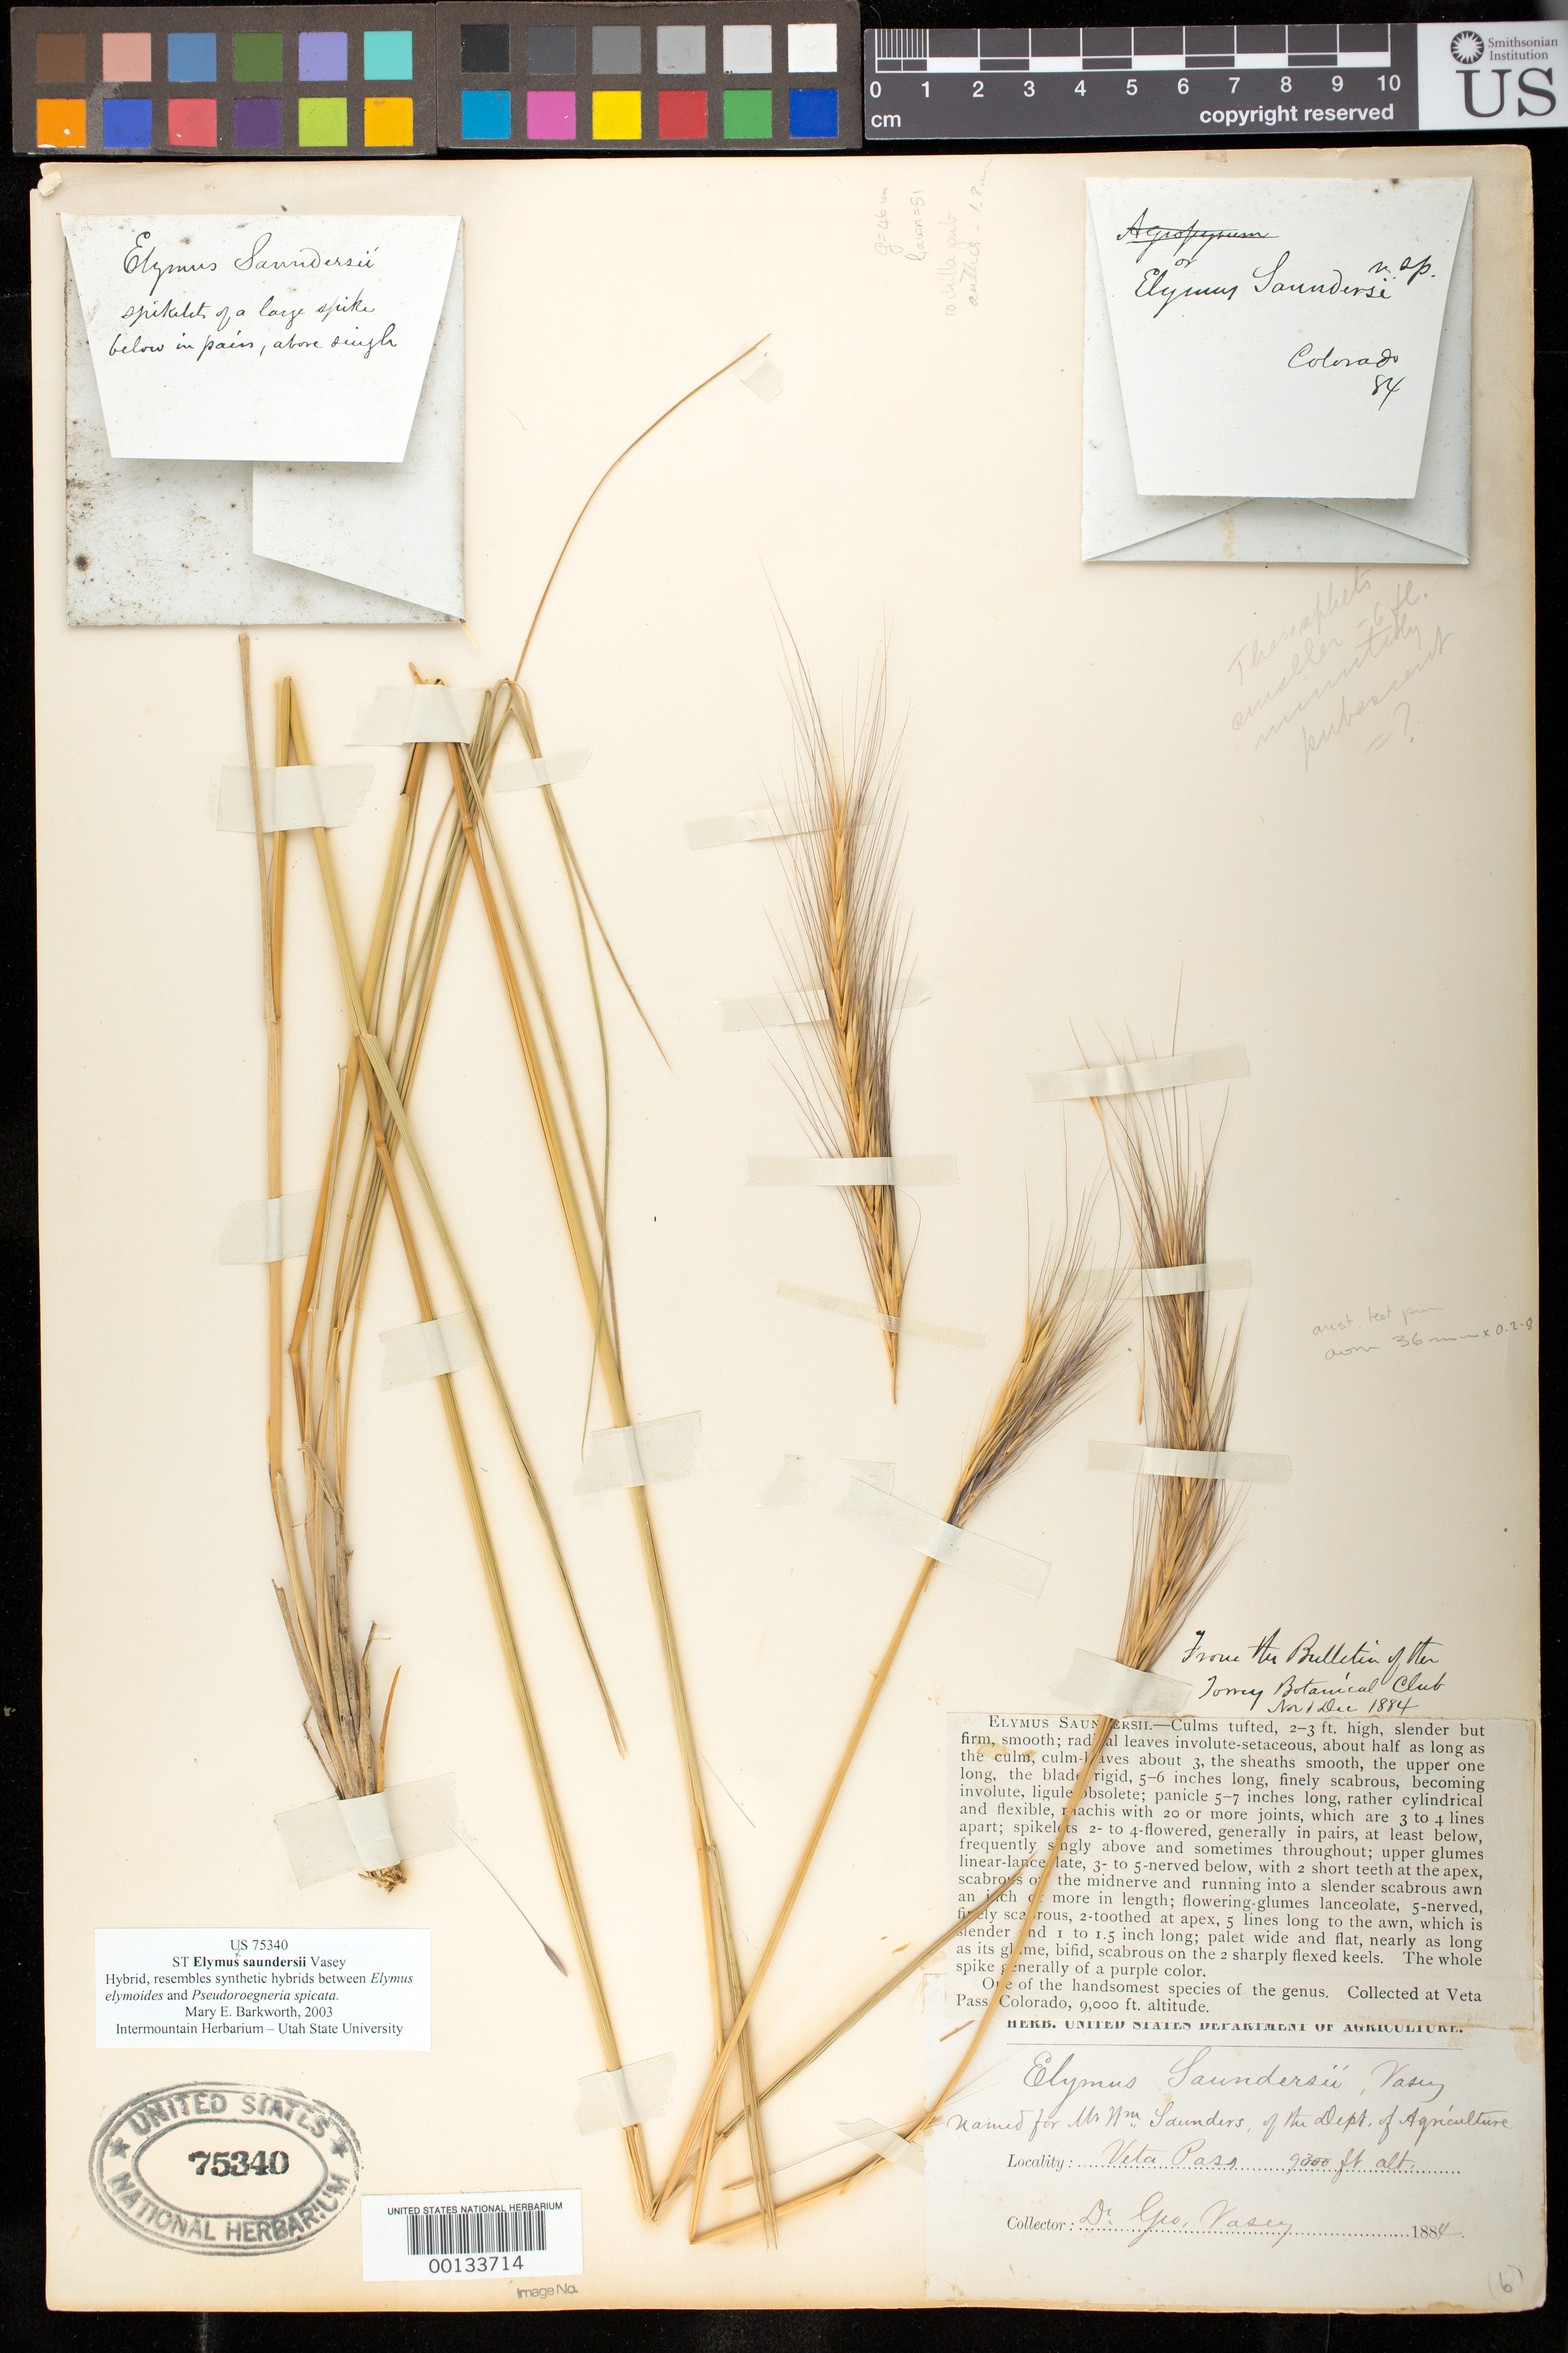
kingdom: Plantae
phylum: Tracheophyta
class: Liliopsida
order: Poales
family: Poaceae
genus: Elymus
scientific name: Elymus saundersii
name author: Vasey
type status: Syntype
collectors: G. Vasey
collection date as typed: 1884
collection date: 1884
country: United States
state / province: Colorado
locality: Veta Pass.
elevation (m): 2743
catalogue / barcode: US 75340